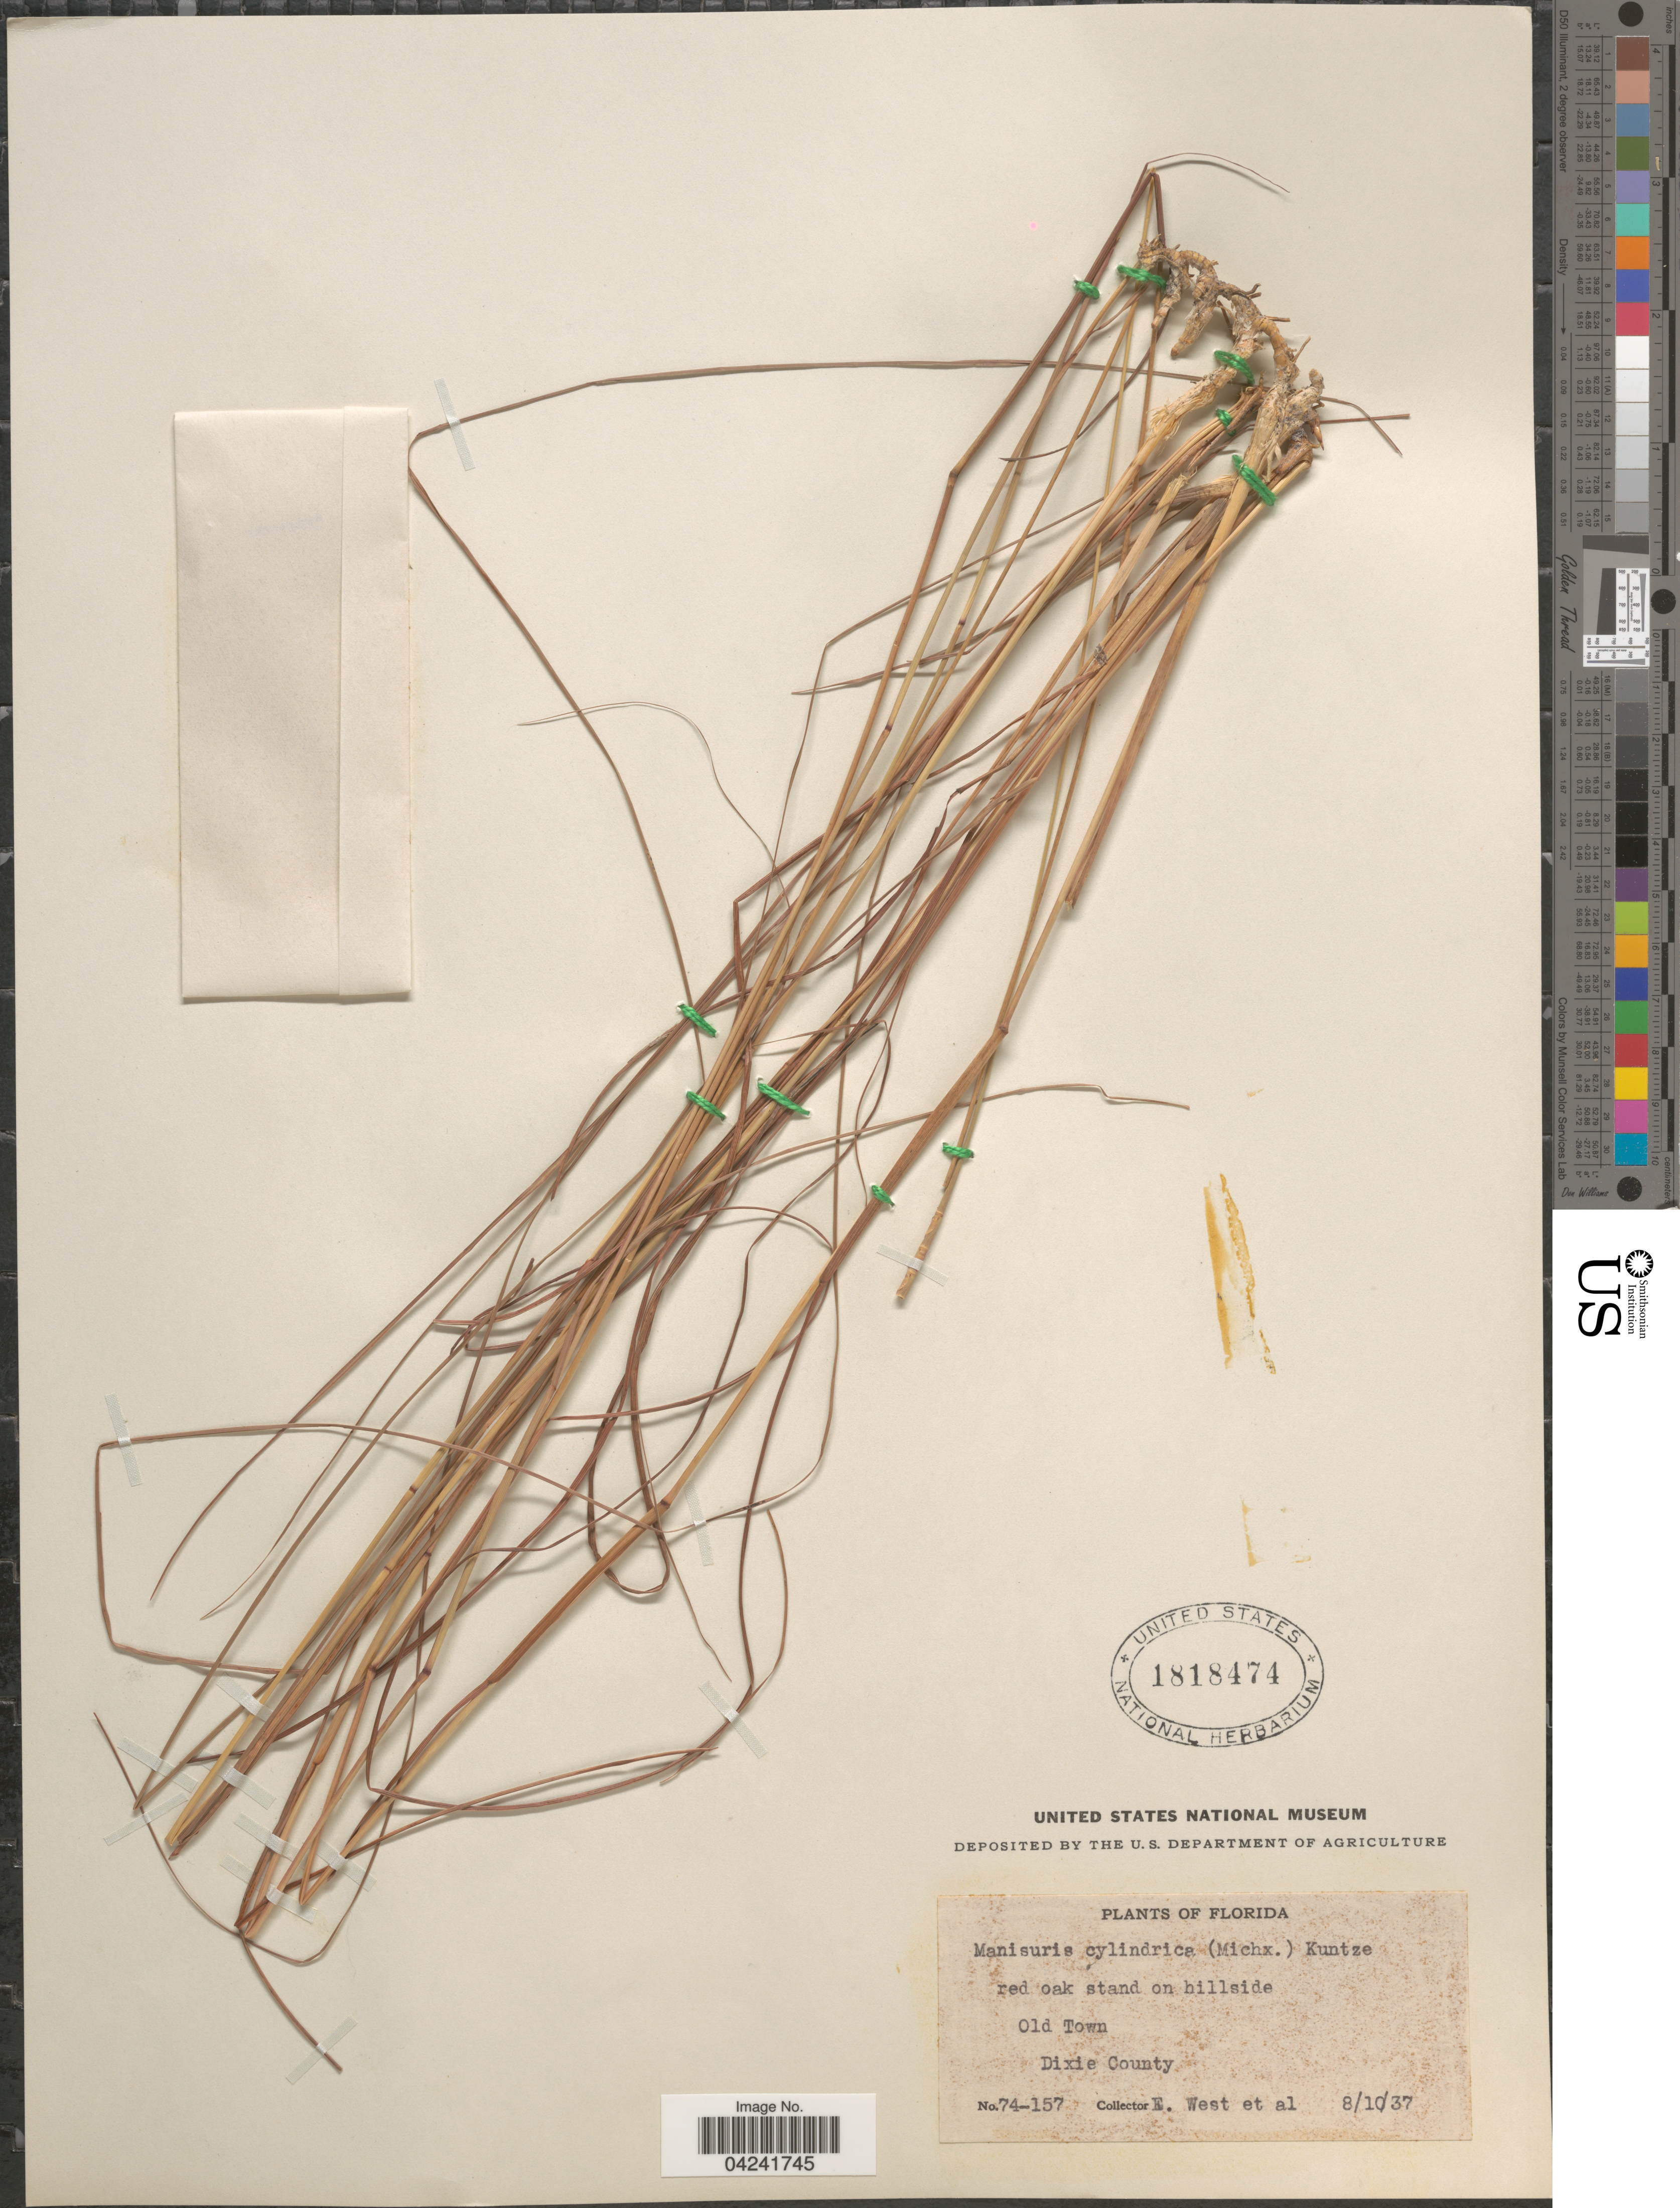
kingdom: Plantae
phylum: Tracheophyta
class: Liliopsida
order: Poales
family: Poaceae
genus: Mnesithea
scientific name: Mnesithea cylindrica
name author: (Michx.) de Koning & Sosef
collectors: E. West & et al.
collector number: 74-157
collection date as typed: Transcribed d/m/y: 10/8/37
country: United States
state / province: Florida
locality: Red oak stand on hillside. Old Town. Dixie County.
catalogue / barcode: US 1818474